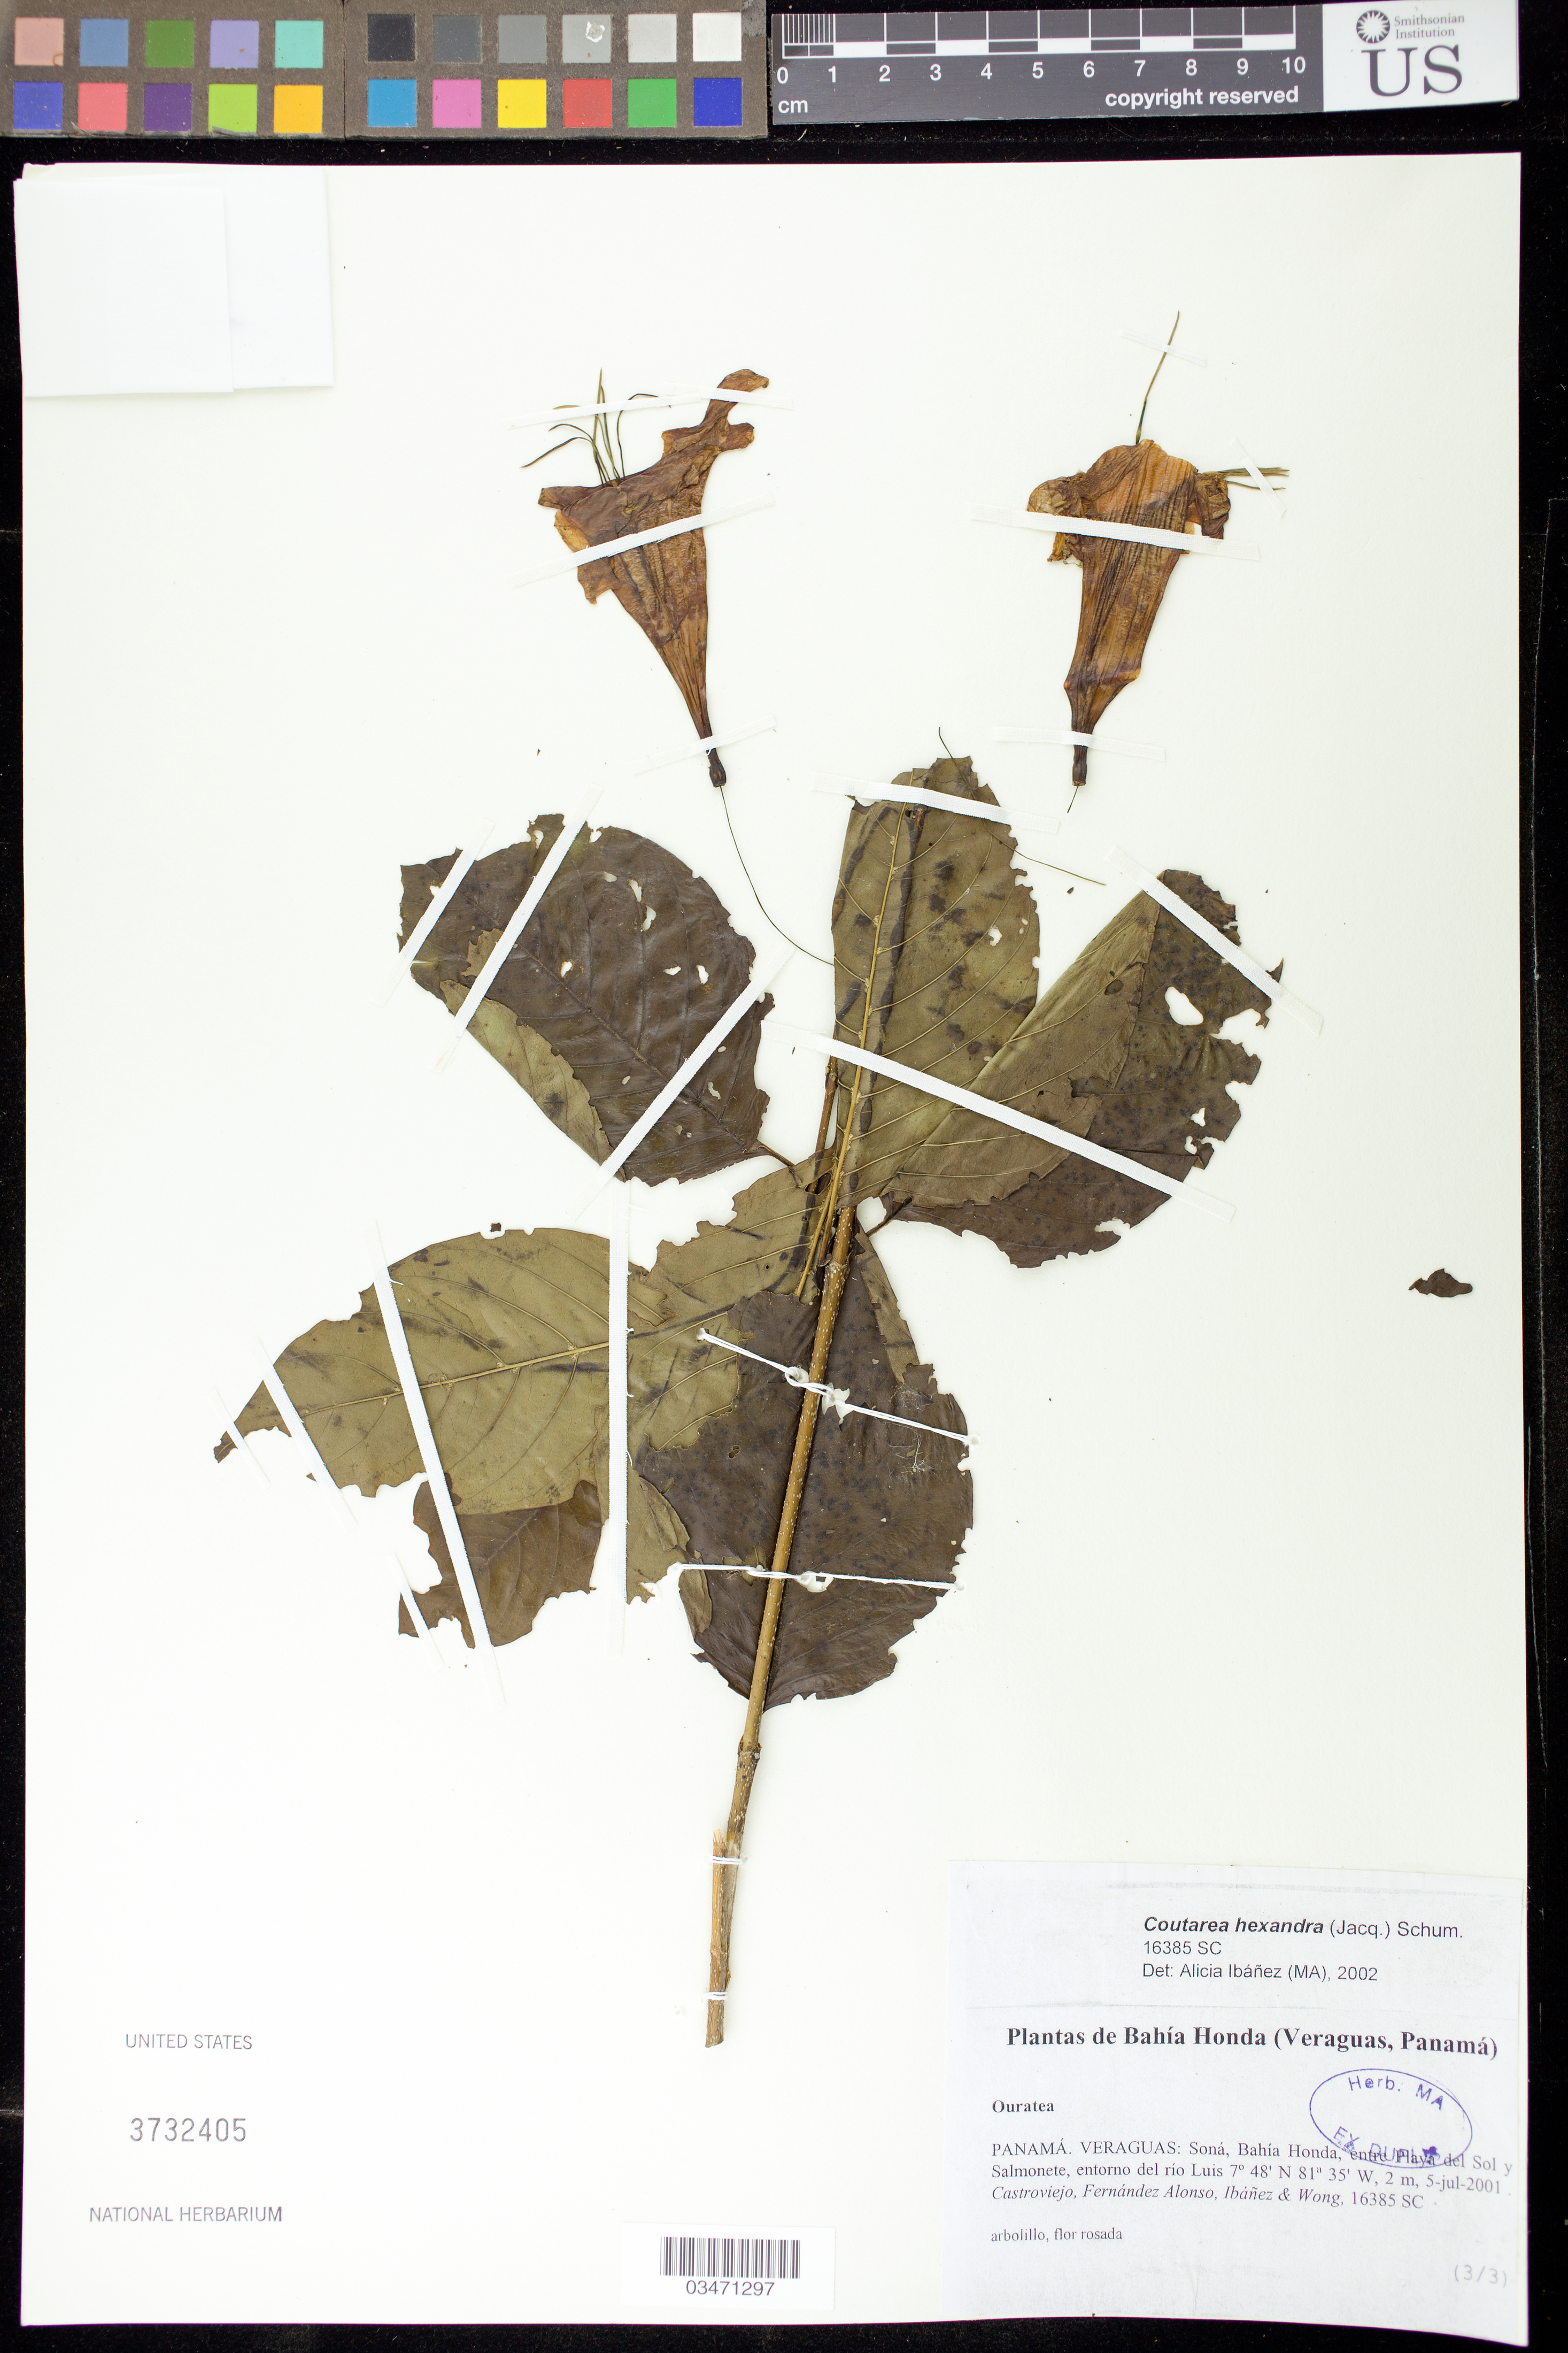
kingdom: Plantae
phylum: Tracheophyta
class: Magnoliopsida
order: Gentianales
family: Rubiaceae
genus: Coutarea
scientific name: Coutarea hexandra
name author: (Jacq.) K. Schum.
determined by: Ibáñez, A.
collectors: S. Castroviejo, J. L. Fernández-Alonso, Ibáñez & -. Wong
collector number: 16385SC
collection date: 2001-07-05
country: Panama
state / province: Veraguas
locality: Bahía Honda: Soná, entre Playa del Sol y Salmonete, entorno del rio Luis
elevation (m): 2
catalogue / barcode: US 3732405